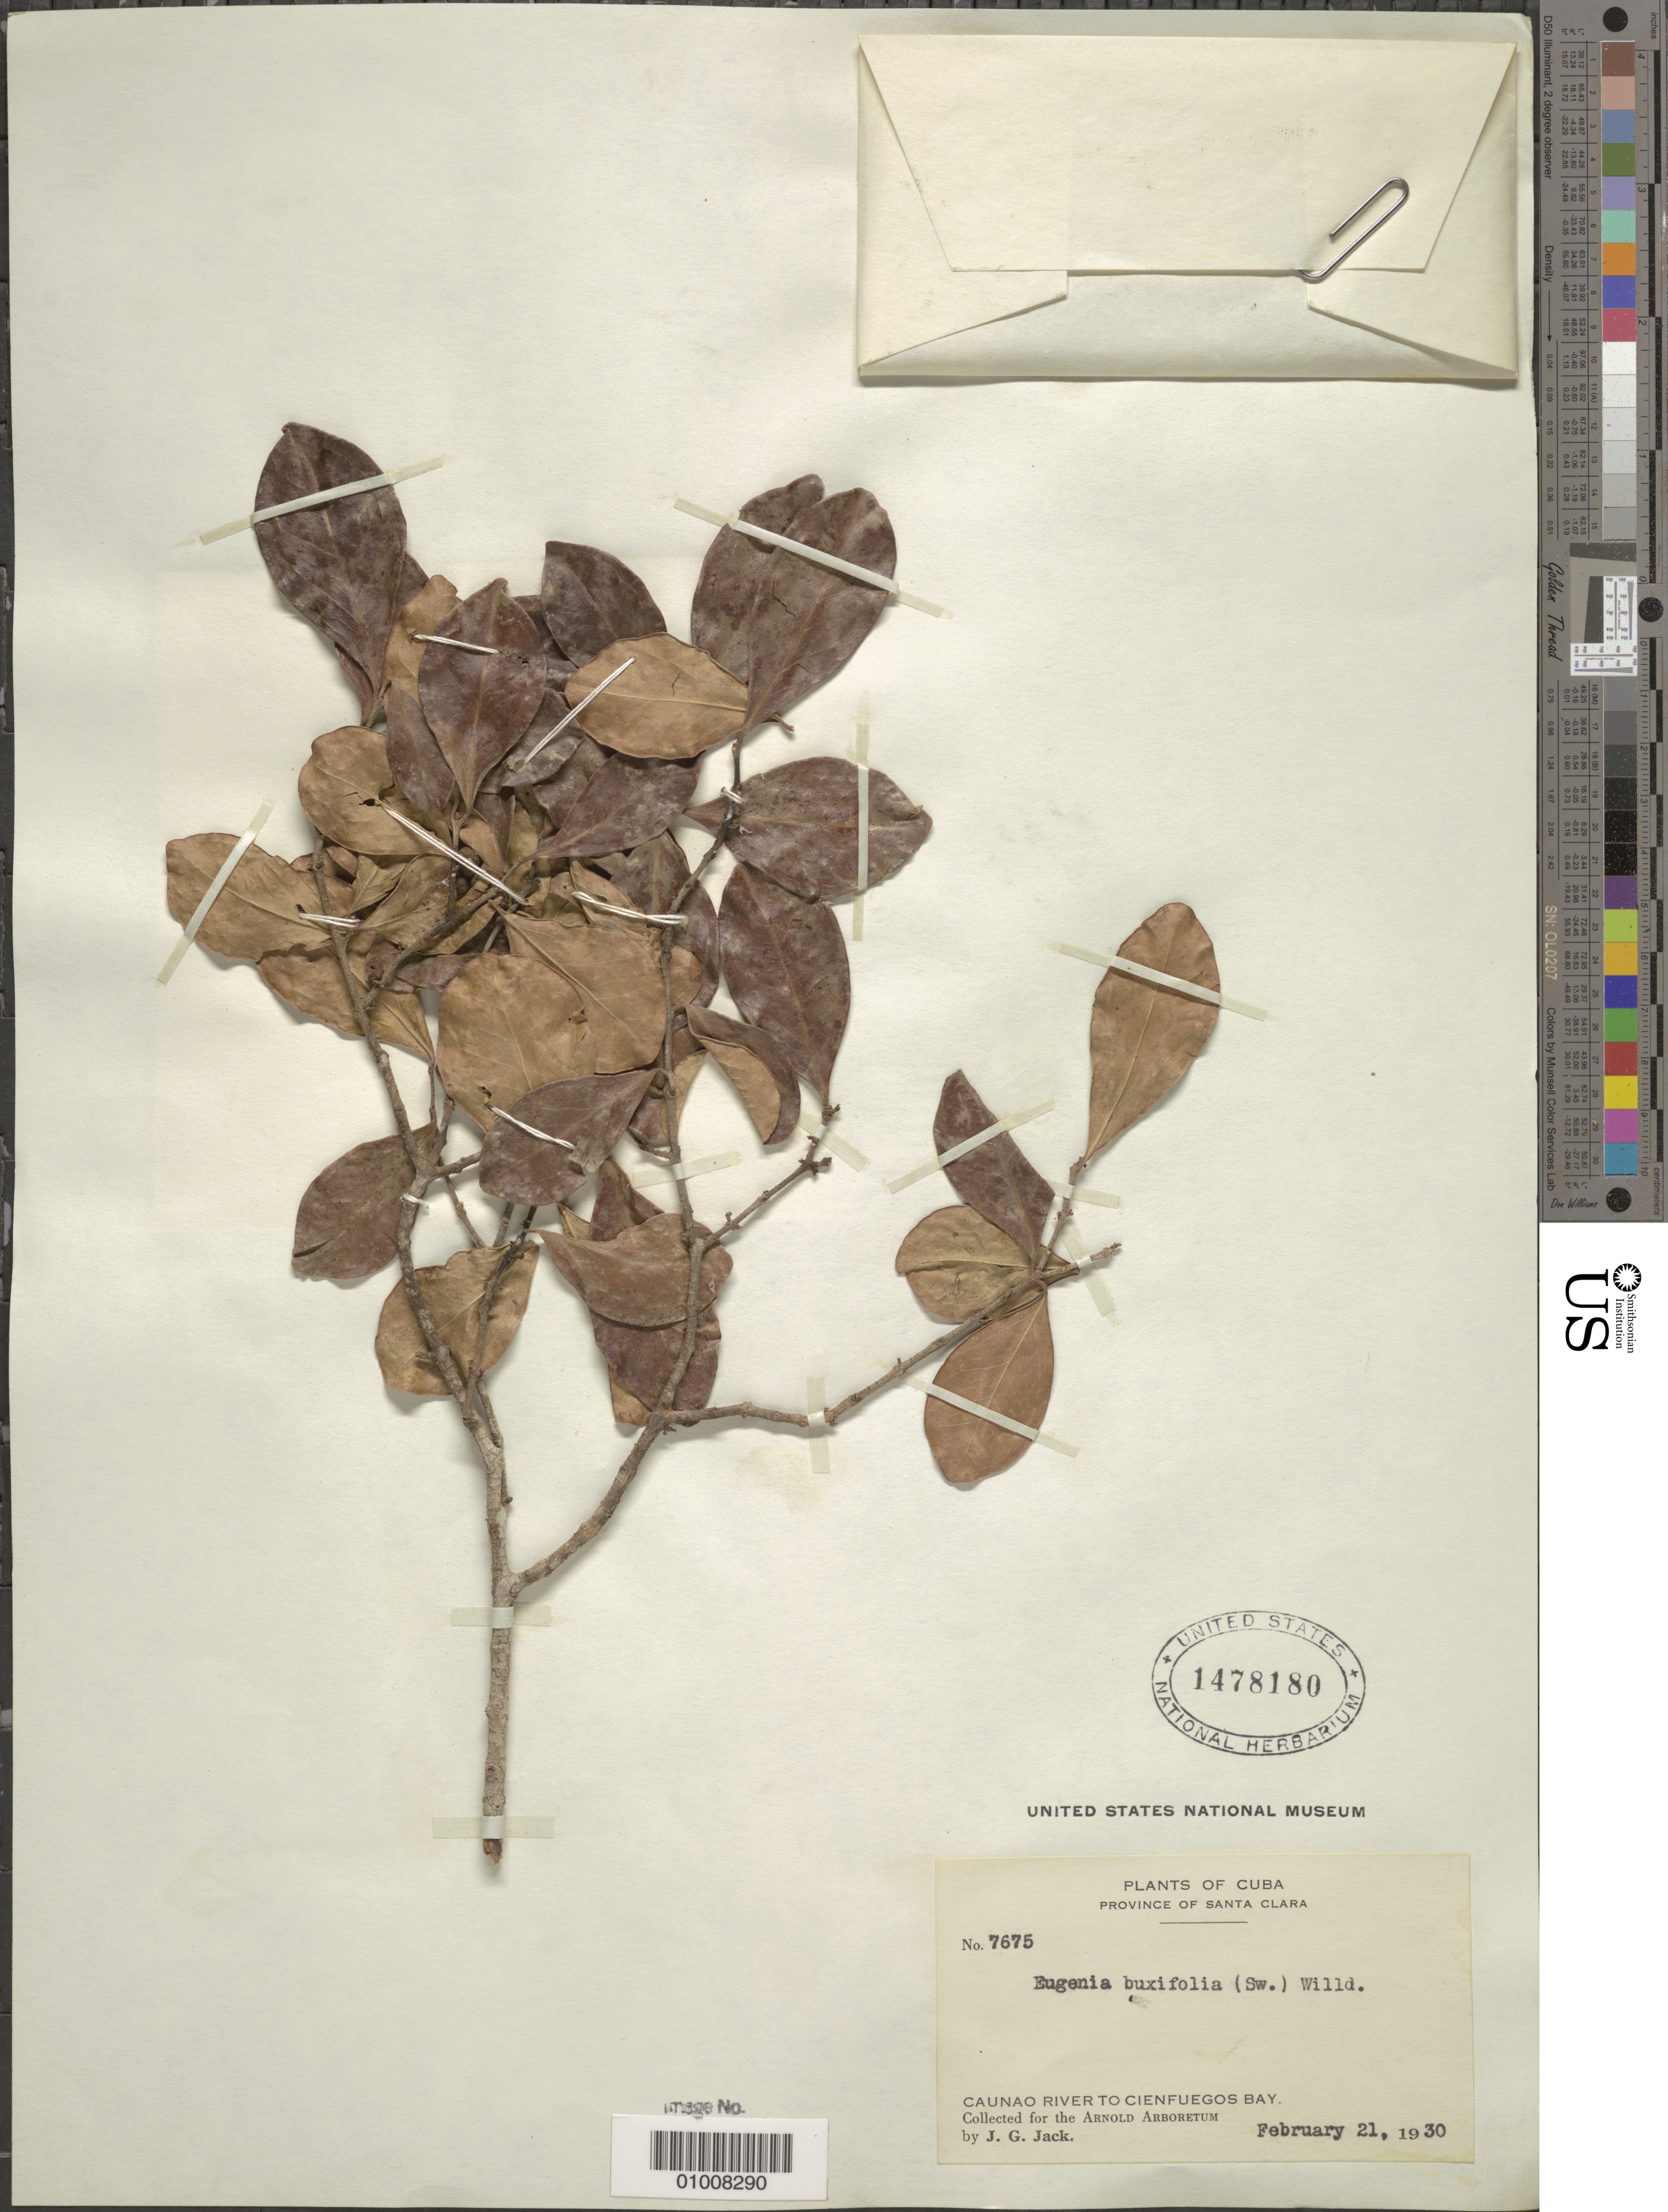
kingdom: Plantae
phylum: Tracheophyta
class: Magnoliopsida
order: Myrtales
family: Myrtaceae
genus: Eugenia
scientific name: Eugenia foetida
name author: Pers.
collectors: J. G. Jack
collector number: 7675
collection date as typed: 21 Feb 1930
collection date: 1930-02-21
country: Cuba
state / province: Villa Clara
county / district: Santa Clara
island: Cuba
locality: Caunao River to Cienfuegos Bay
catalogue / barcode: US 1478180